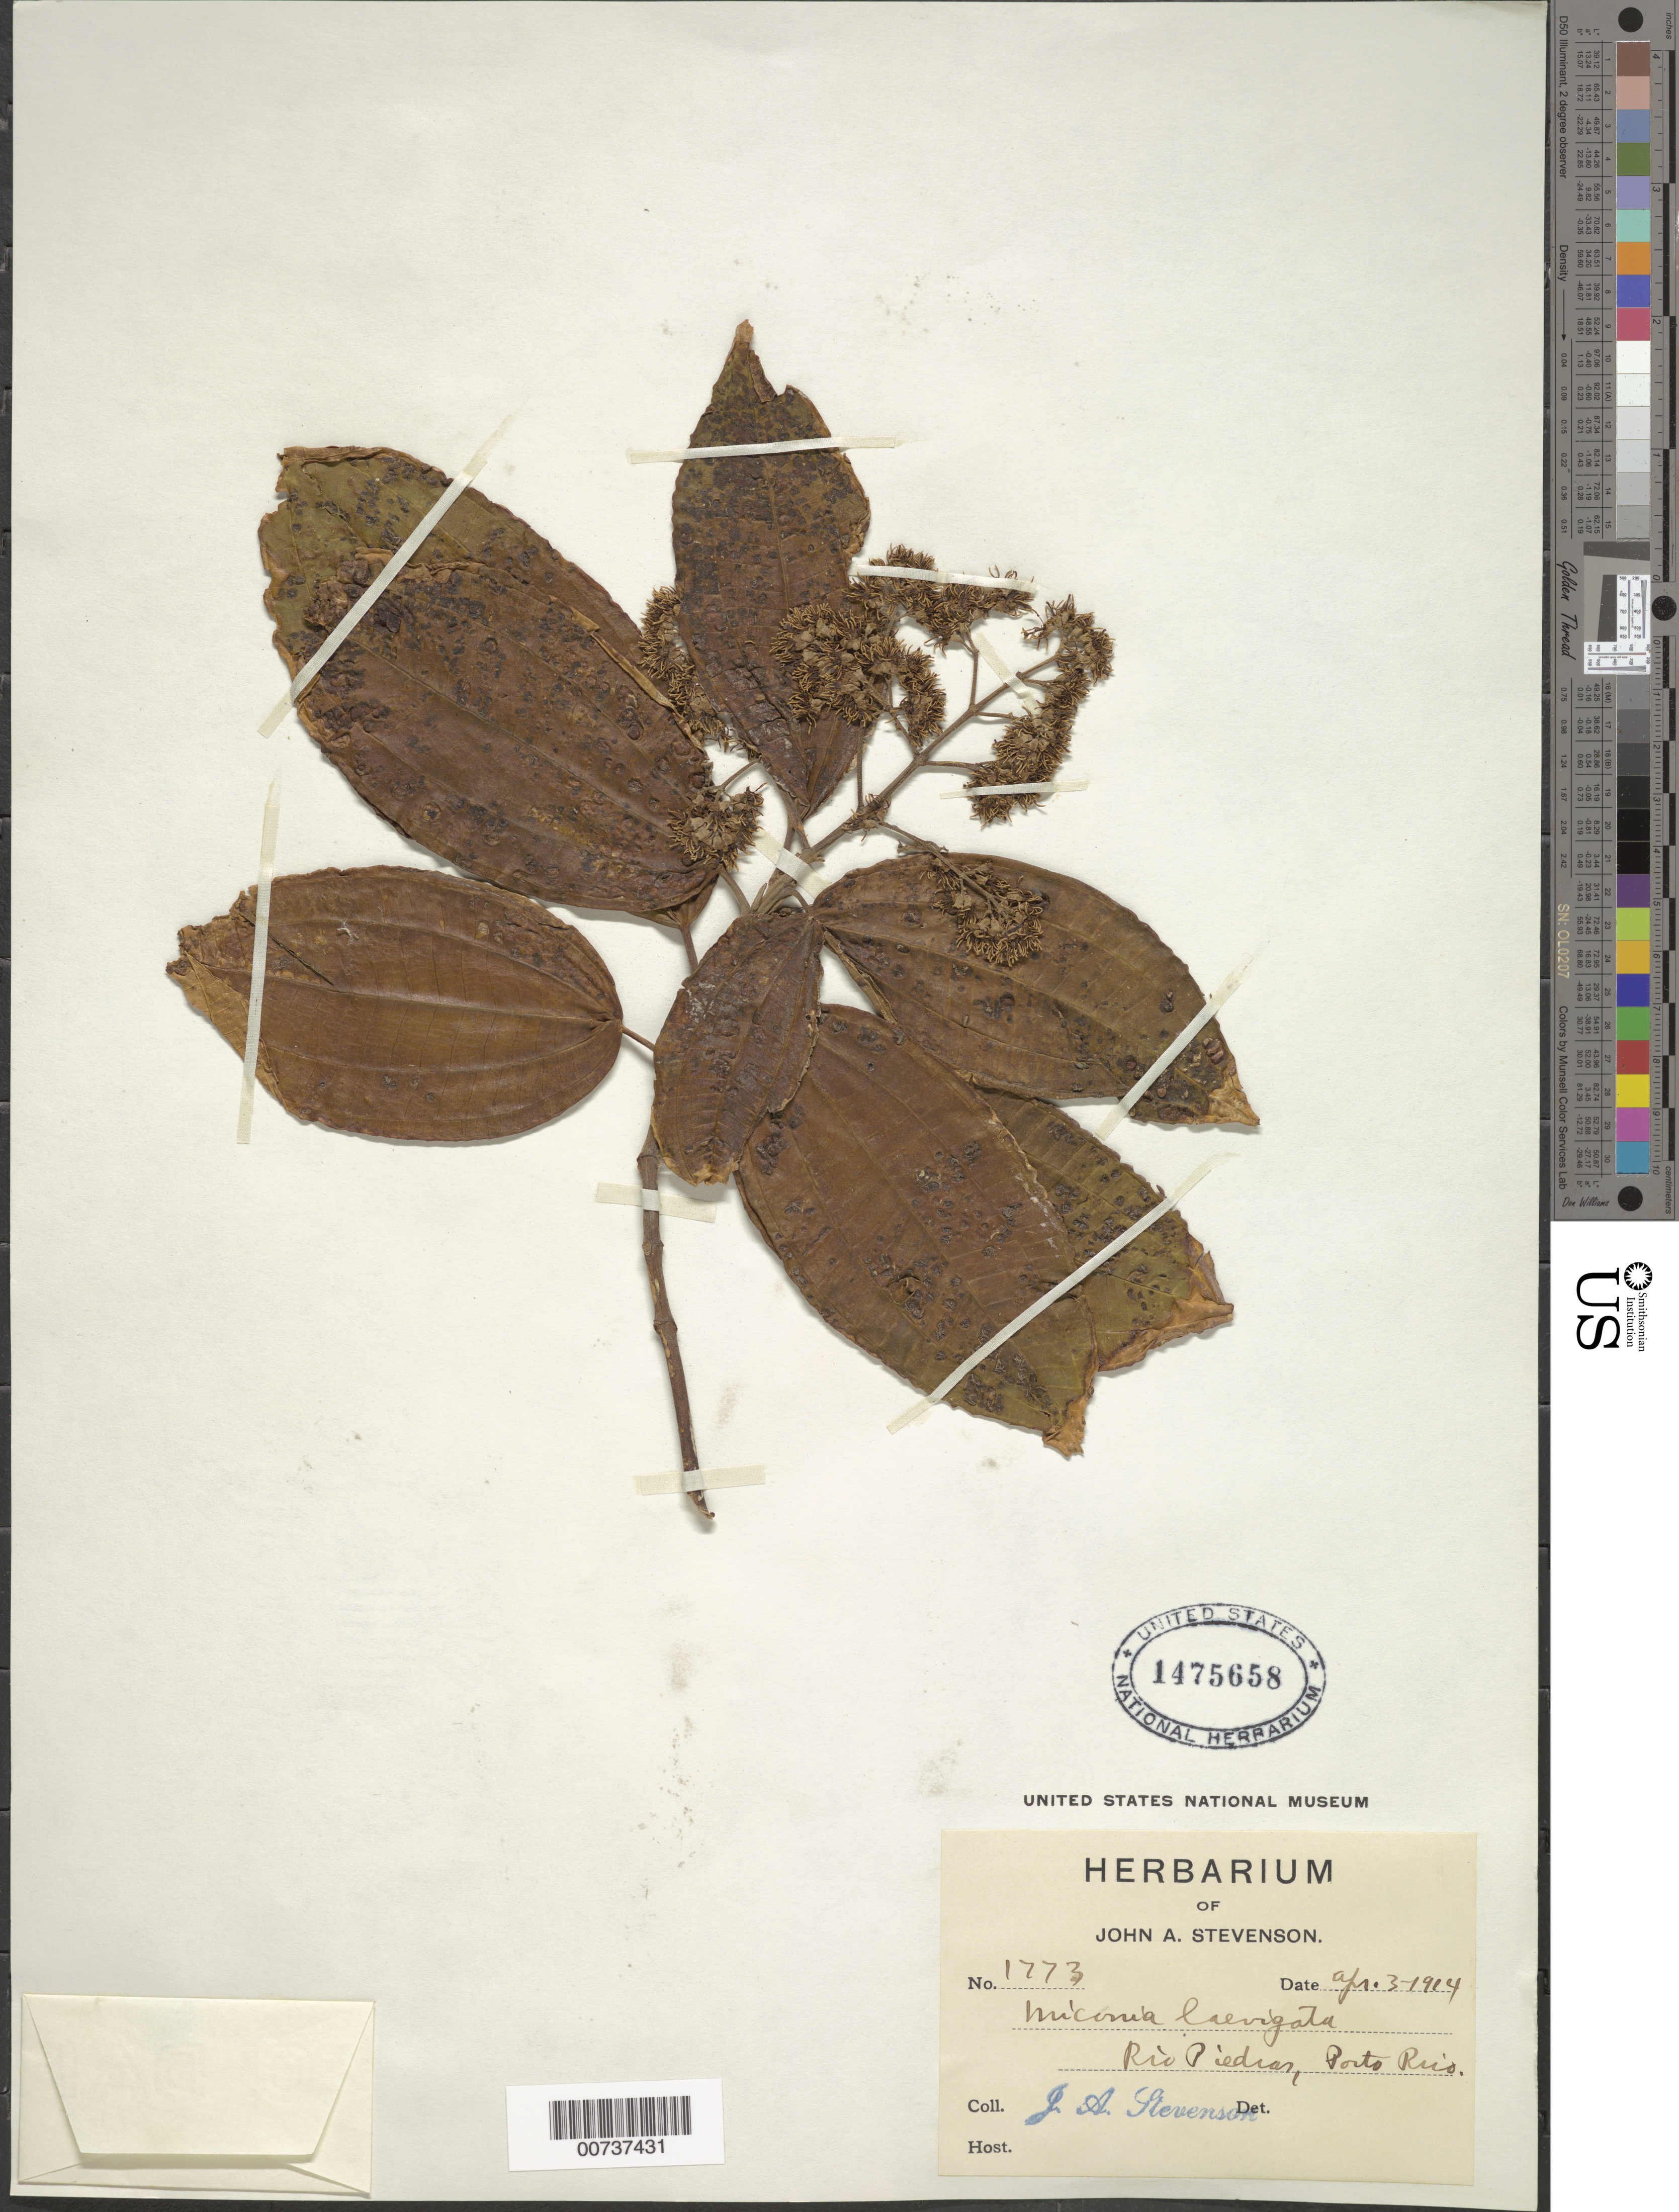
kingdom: Plantae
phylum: Tracheophyta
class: Magnoliopsida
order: Myrtales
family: Melastomataceae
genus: Miconia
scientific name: Miconia laevigata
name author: (L.) D. Don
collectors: J. Stevenson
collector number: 1773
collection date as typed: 03 Apr 1914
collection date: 1914-04-03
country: Puerto Rico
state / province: San Juan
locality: Rio Piedras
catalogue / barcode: US 1475658